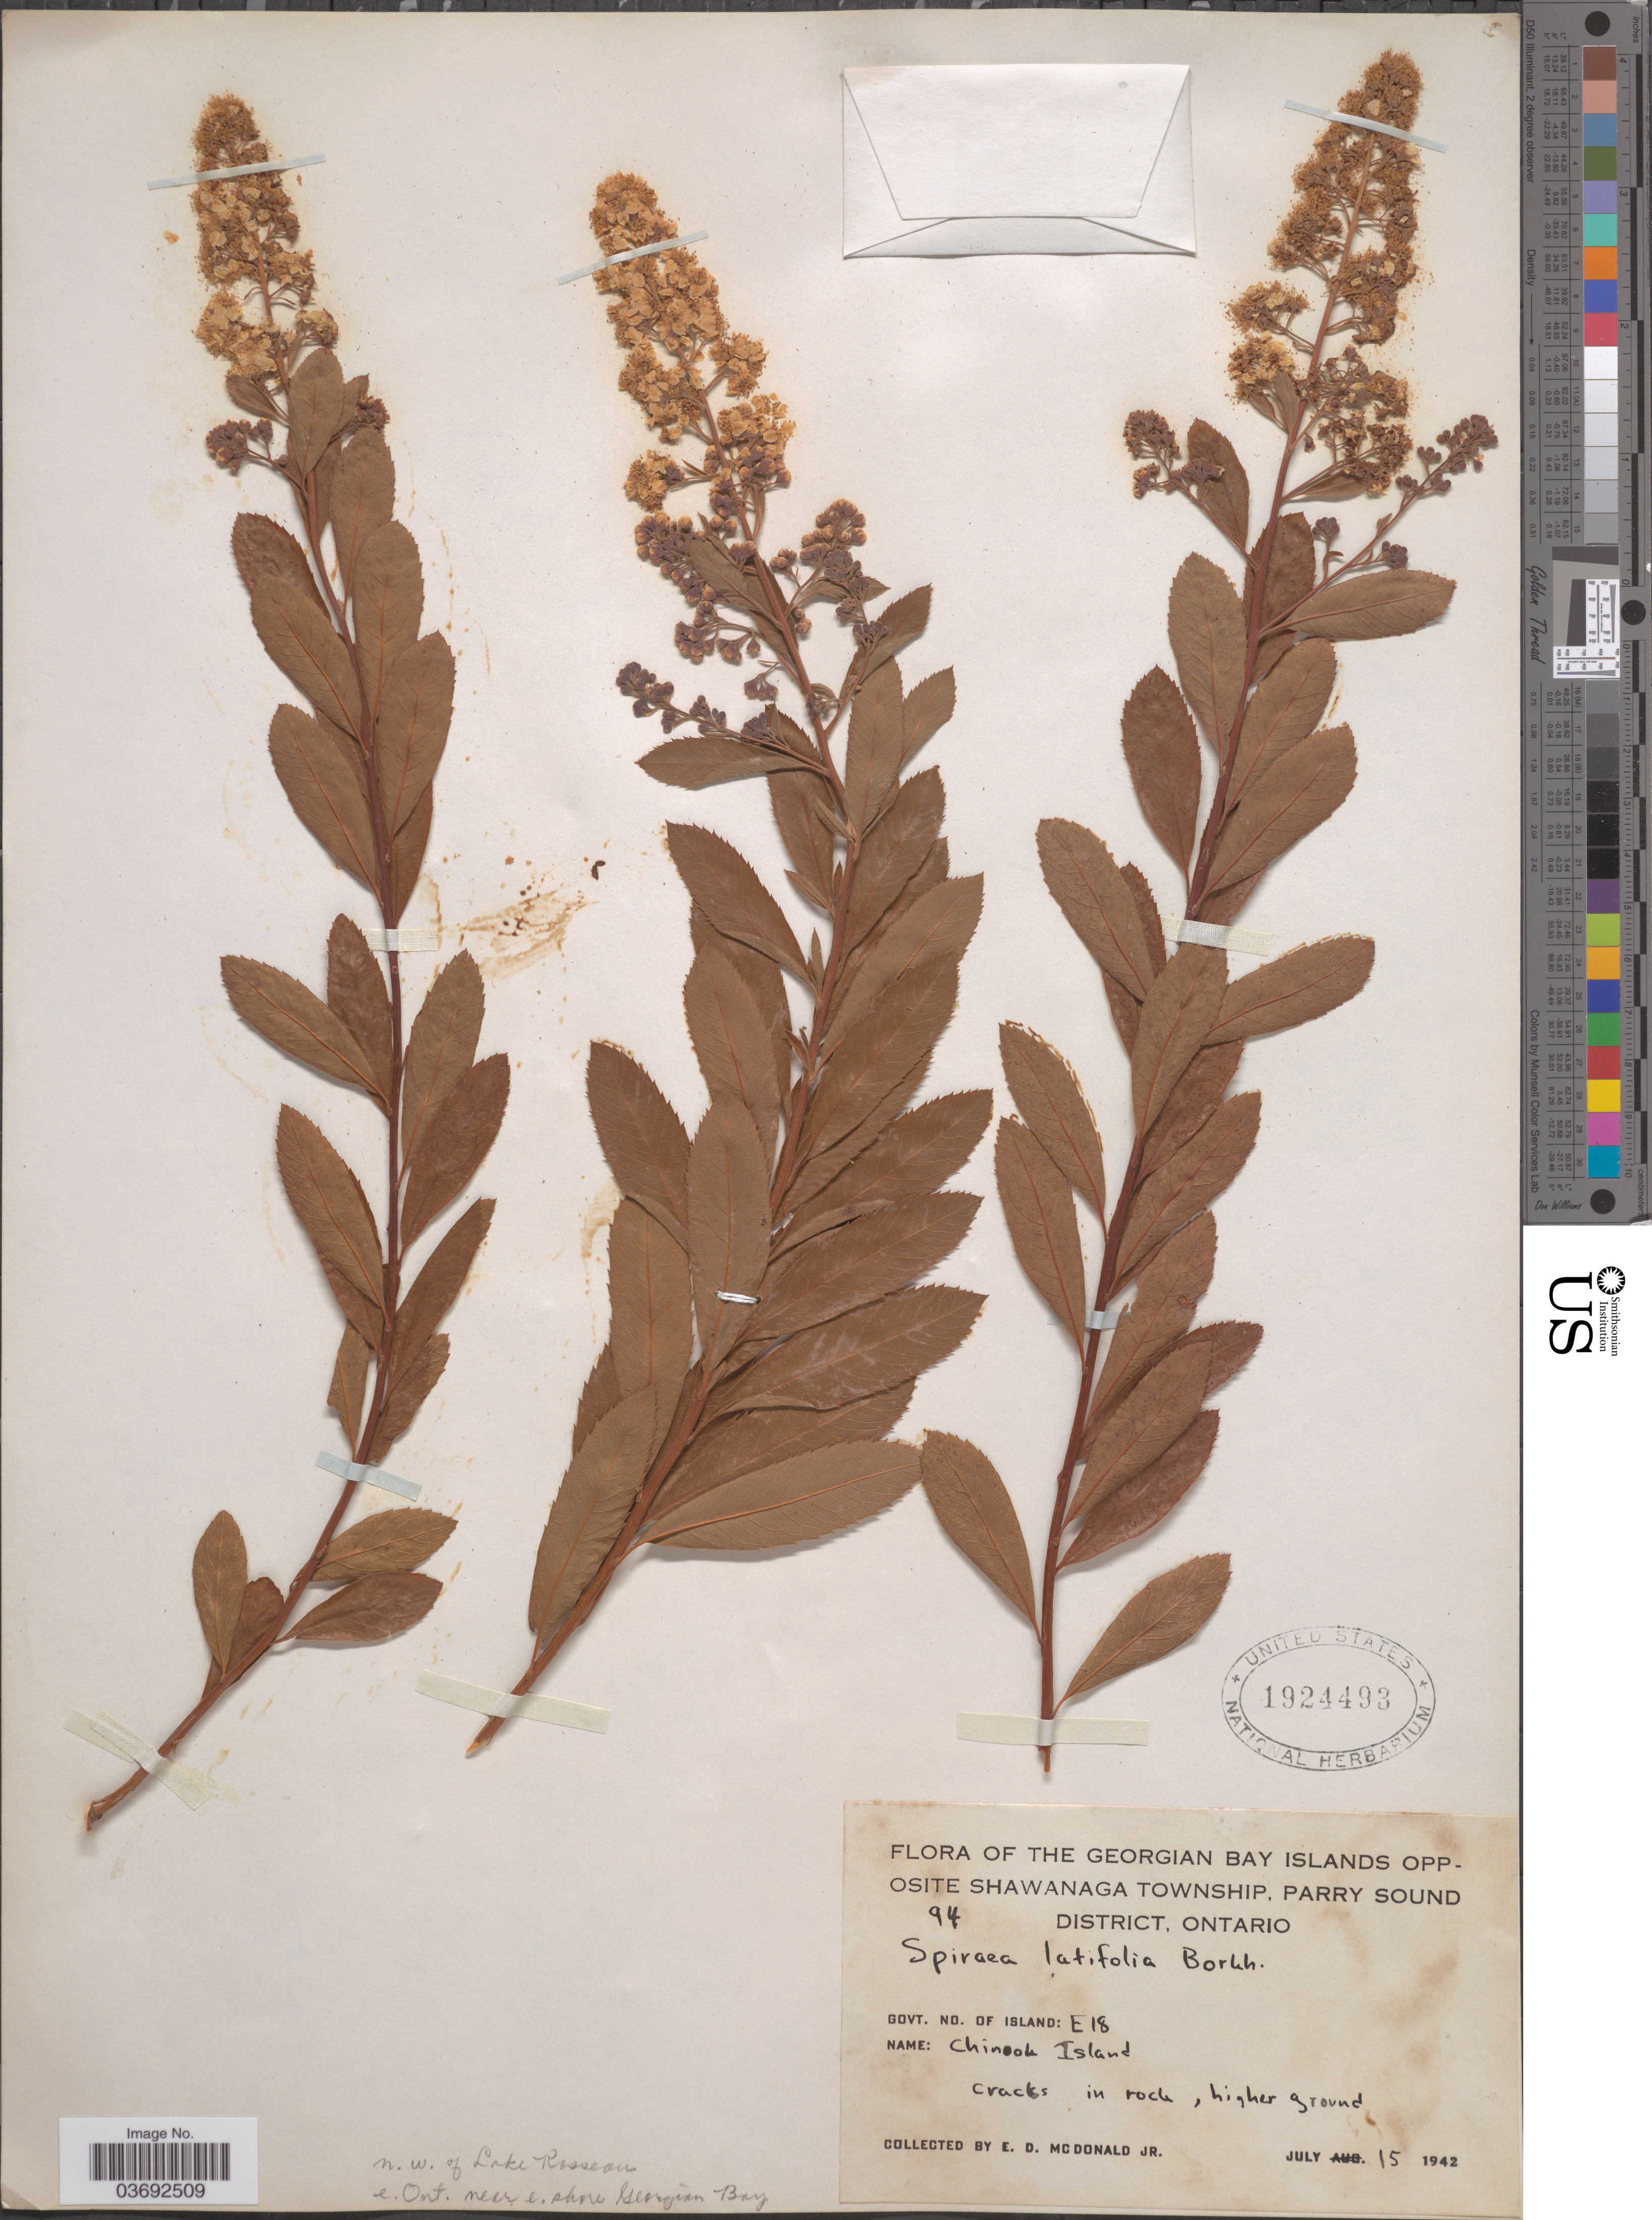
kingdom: Plantae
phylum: Tracheophyta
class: Magnoliopsida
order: Rosales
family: Rosaceae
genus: Spiraea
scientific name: Spiraea latifolia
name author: Borkh.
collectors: E. D. McDonald Jr.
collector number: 94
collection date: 1942-07-15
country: Canada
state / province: Ontario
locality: The Georgian Bay Islands opposite Shawanaga Township, Parry Sound District. Govt. no. of Island: E18. Chinook Island. N.W. of Lake Rosseau e. Ont. near e. shore Georgian Bay.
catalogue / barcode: US 1924493